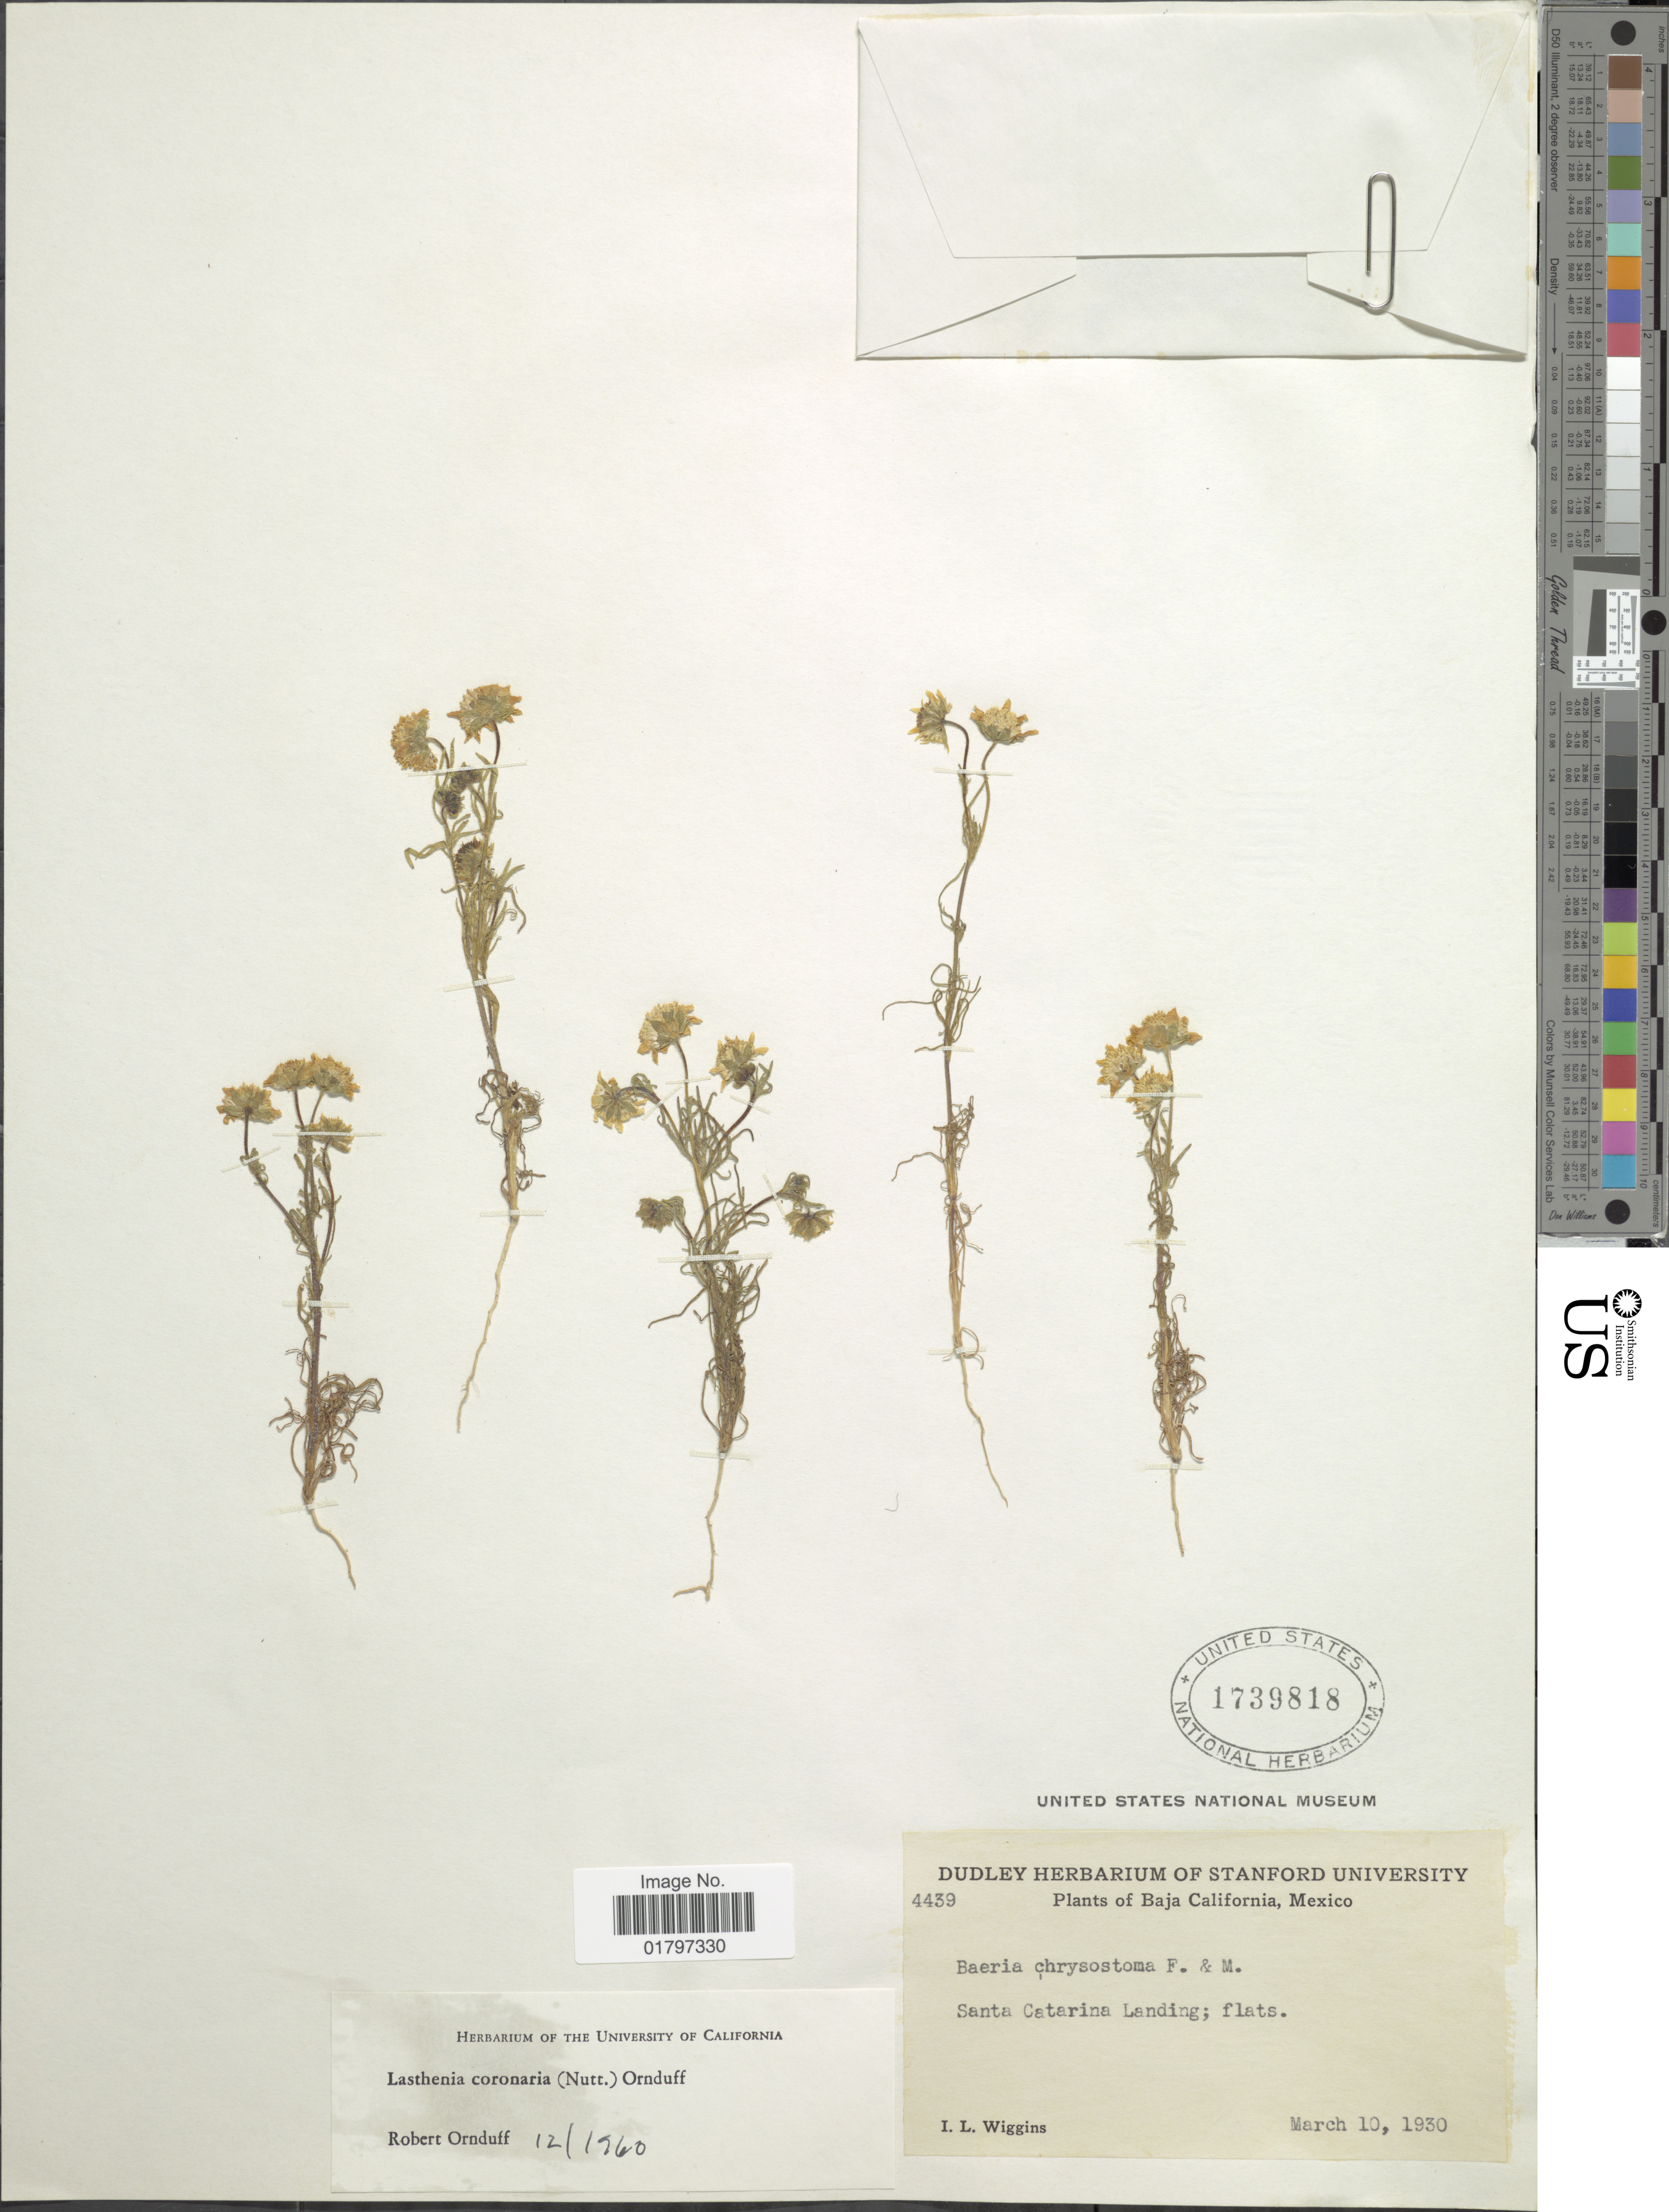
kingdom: Plantae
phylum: Tracheophyta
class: Magnoliopsida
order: Asterales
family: Asteraceae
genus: Lasthenia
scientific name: Lasthenia coronaria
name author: (Nutt.) Ornduff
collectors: I. L. Wiggins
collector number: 4439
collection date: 1930-03-10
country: Mexico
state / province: Baja California Sur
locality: Santa Catarina Landing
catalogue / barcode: US 1739818